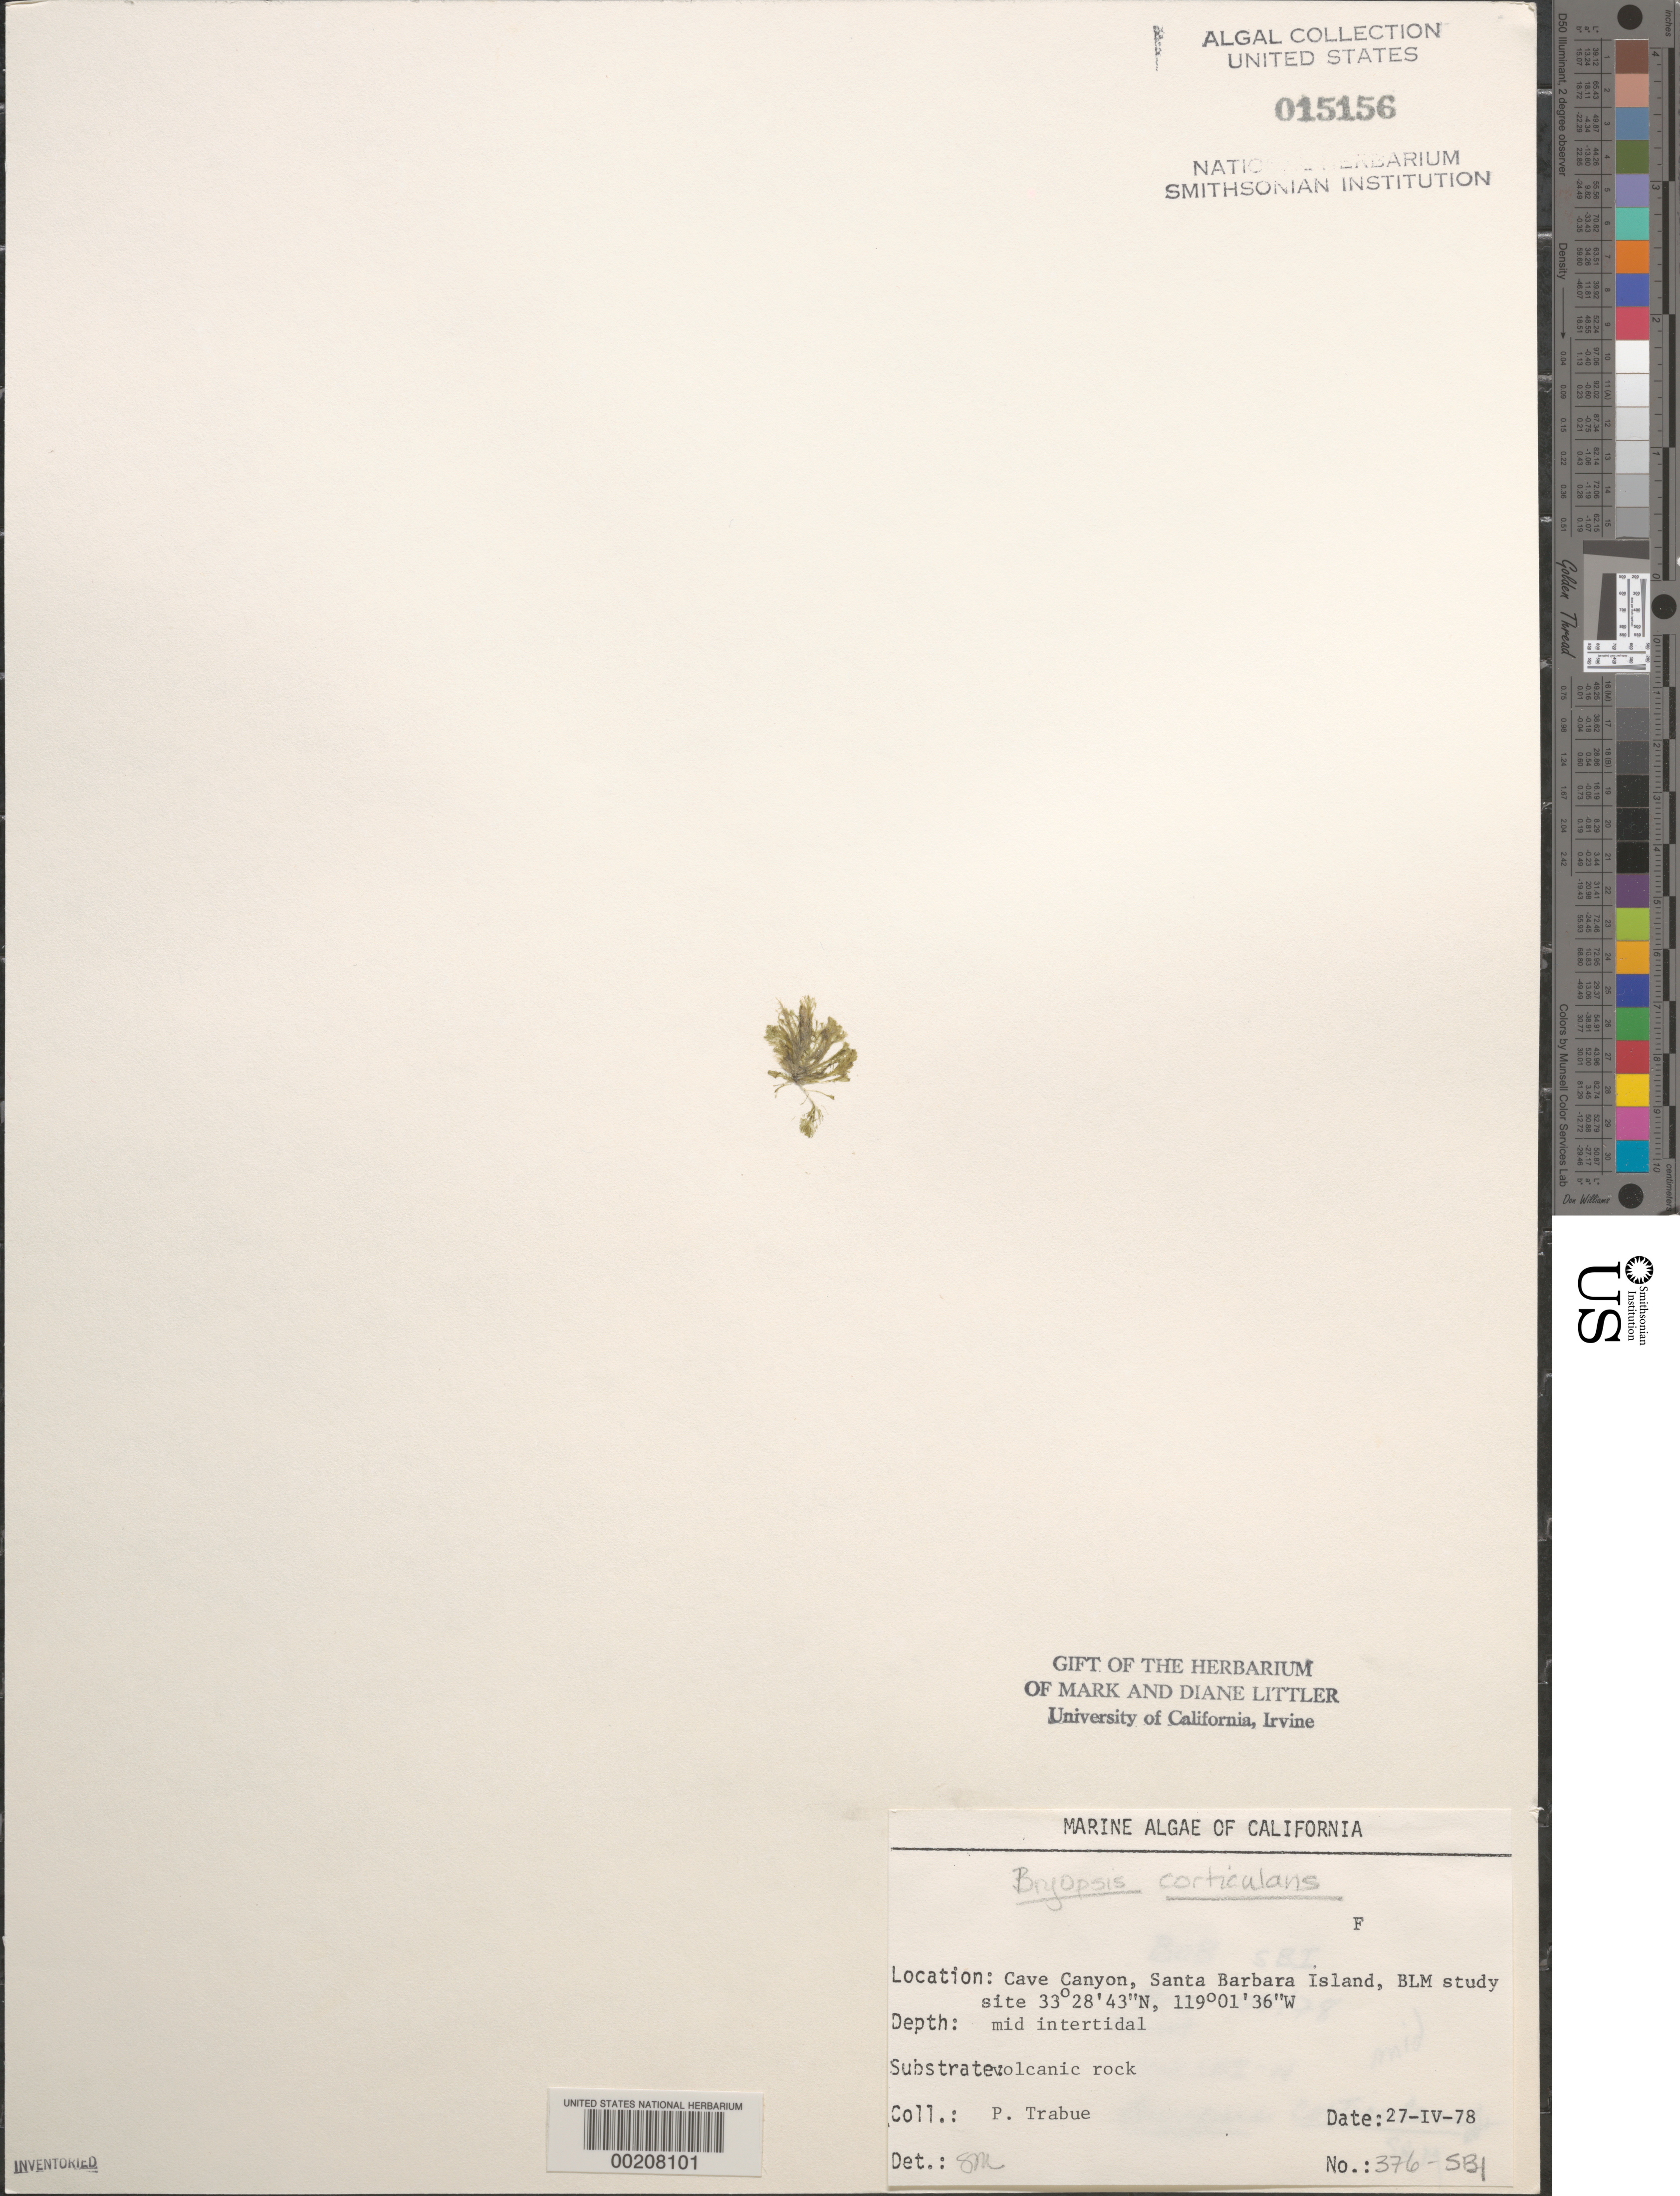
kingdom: Plantae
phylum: Chlorophyta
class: Ulvophyceae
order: Bryopsidales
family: Bryopsidaceae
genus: Bryopsis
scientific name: Bryopsis corticulans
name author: Setch. in Collins et al.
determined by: Murray, S. N.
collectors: P. J. Trabue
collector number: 376-sbi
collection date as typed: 27 Apr 1978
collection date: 1978-04-27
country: United States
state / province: California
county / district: Santa Barbara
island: Santa Barbara Island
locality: Cave Canyon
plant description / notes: BLM-SOCALBIGHT Rocky Intertidal Survey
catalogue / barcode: US 15156